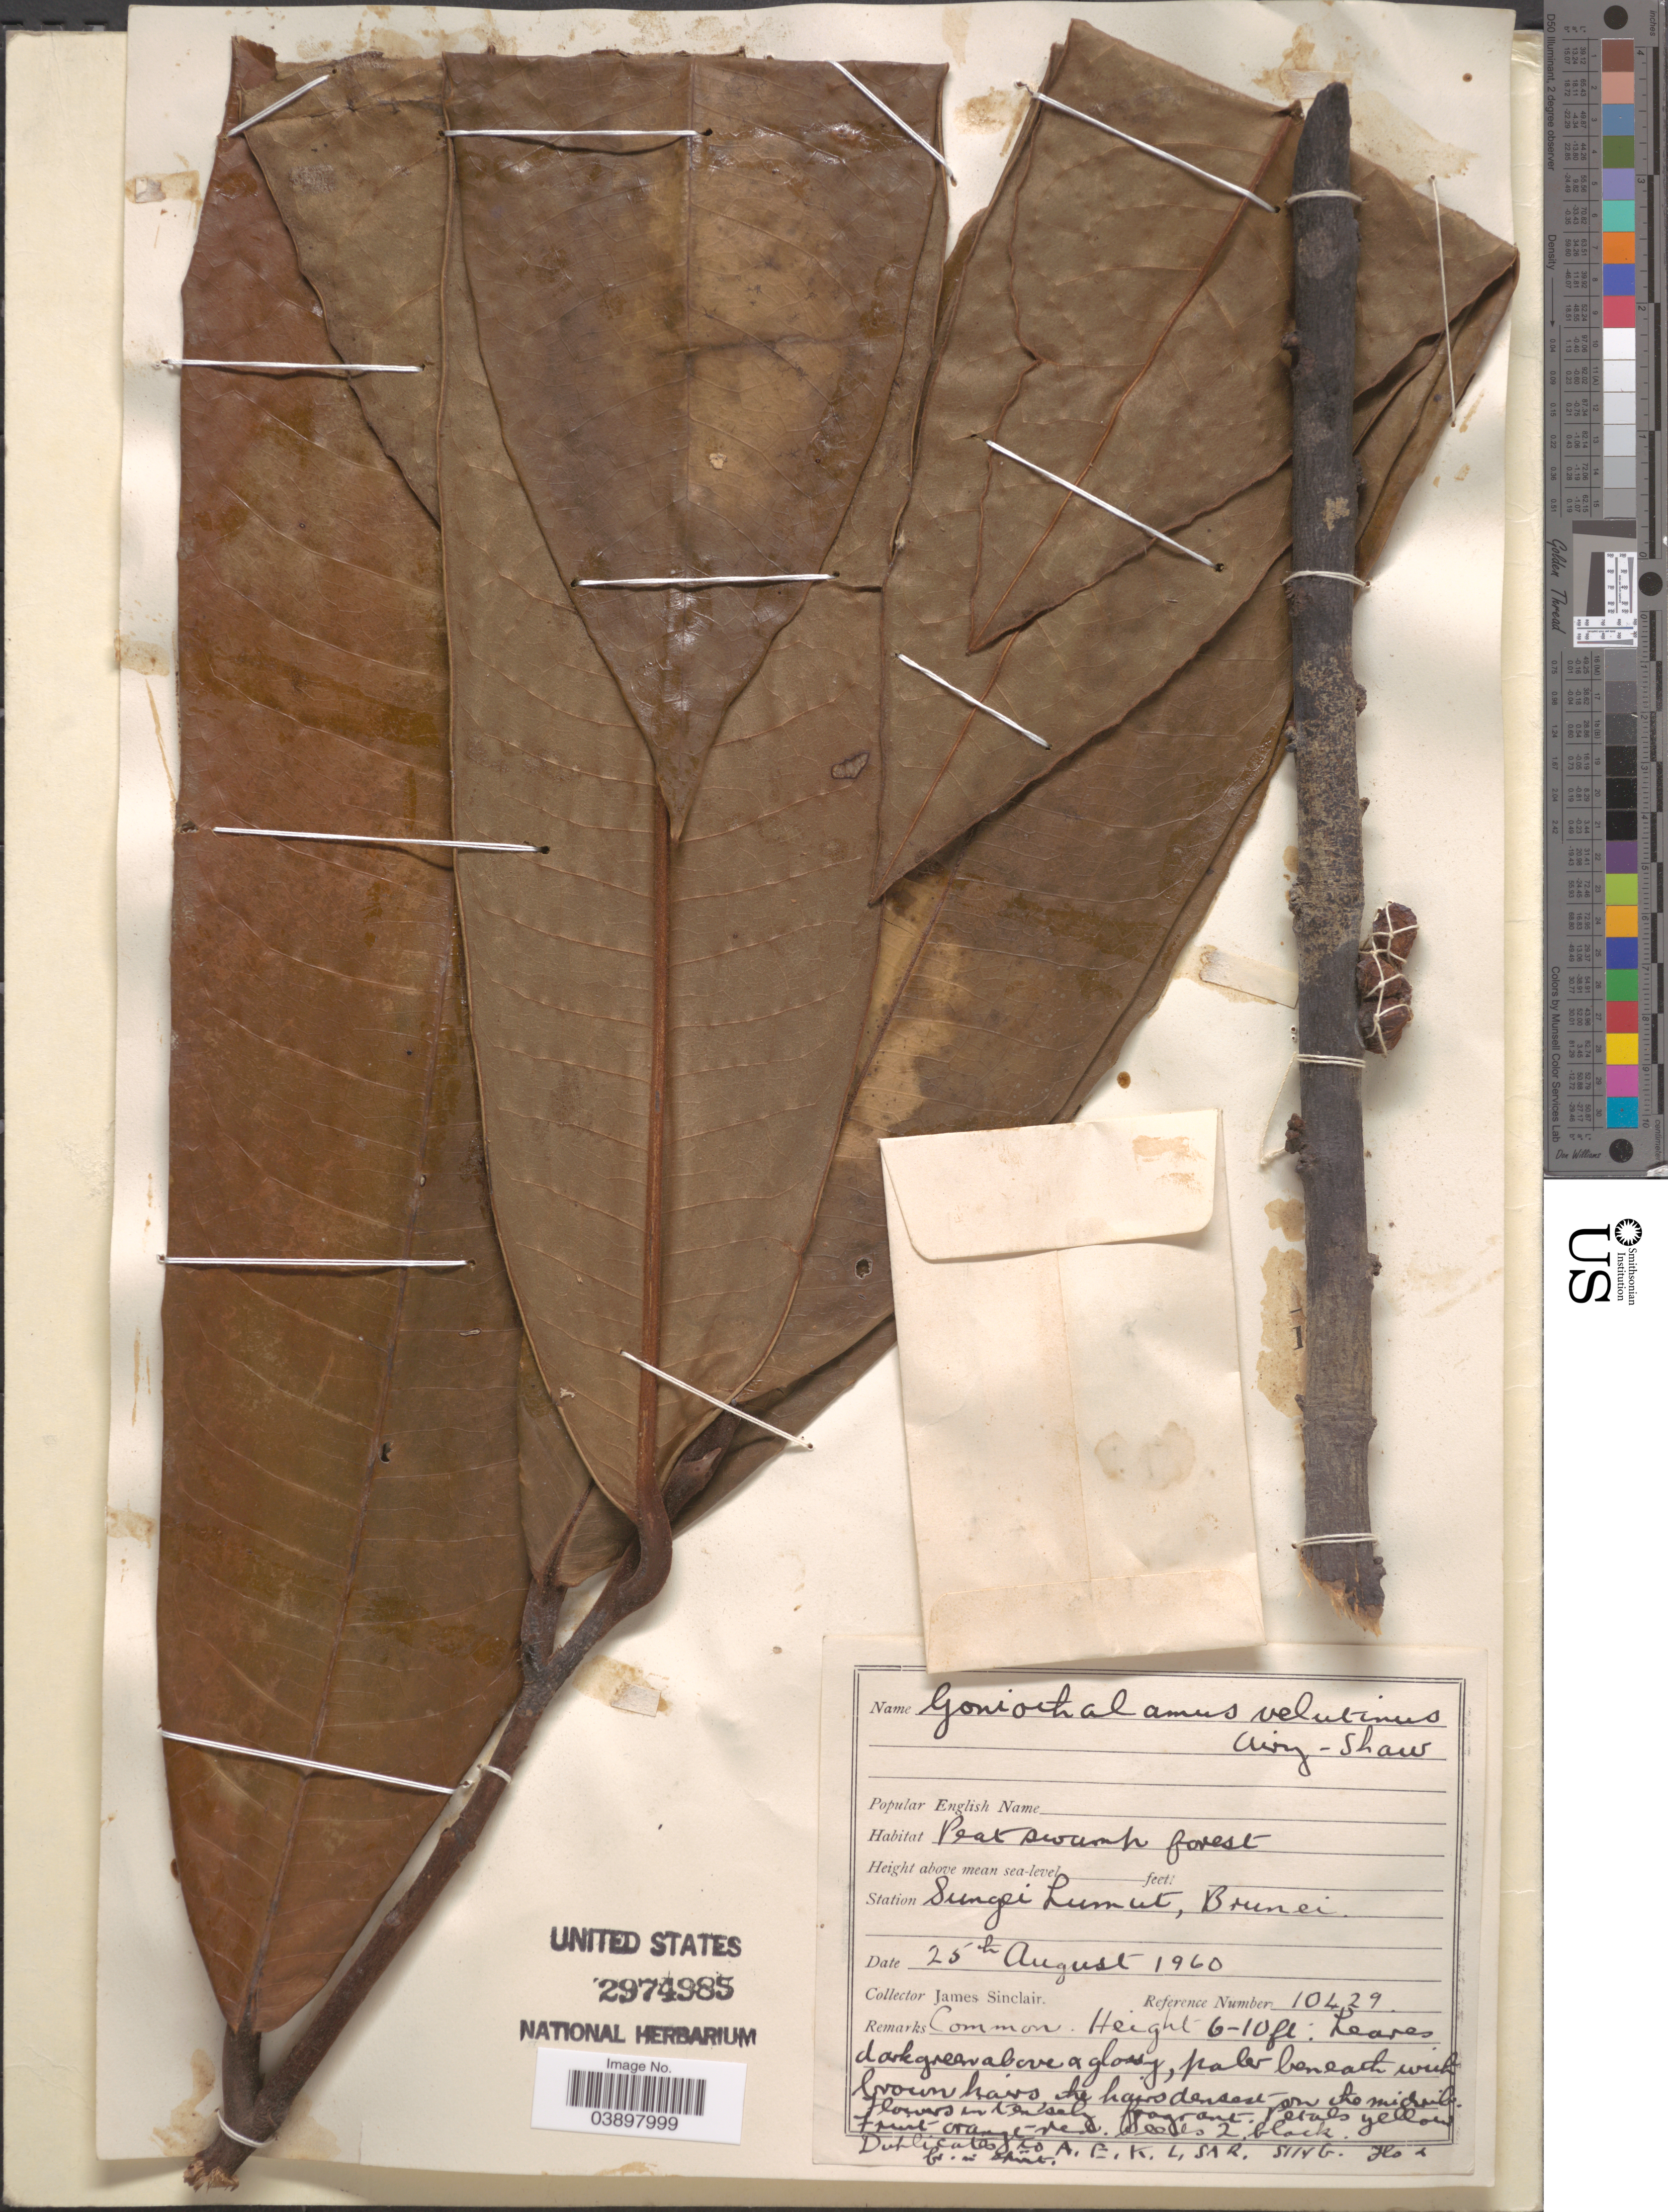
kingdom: Plantae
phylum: Tracheophyta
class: Magnoliopsida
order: Magnoliales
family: Annonaceae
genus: Goniothalamus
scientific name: Goniothalamus velutinus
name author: Airy Shaw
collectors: J. Sinclair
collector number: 10429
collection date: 1960-08-25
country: Brunei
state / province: Brunei and Muara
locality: Station Sungei Lumut, Brunei.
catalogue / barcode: US 2974985